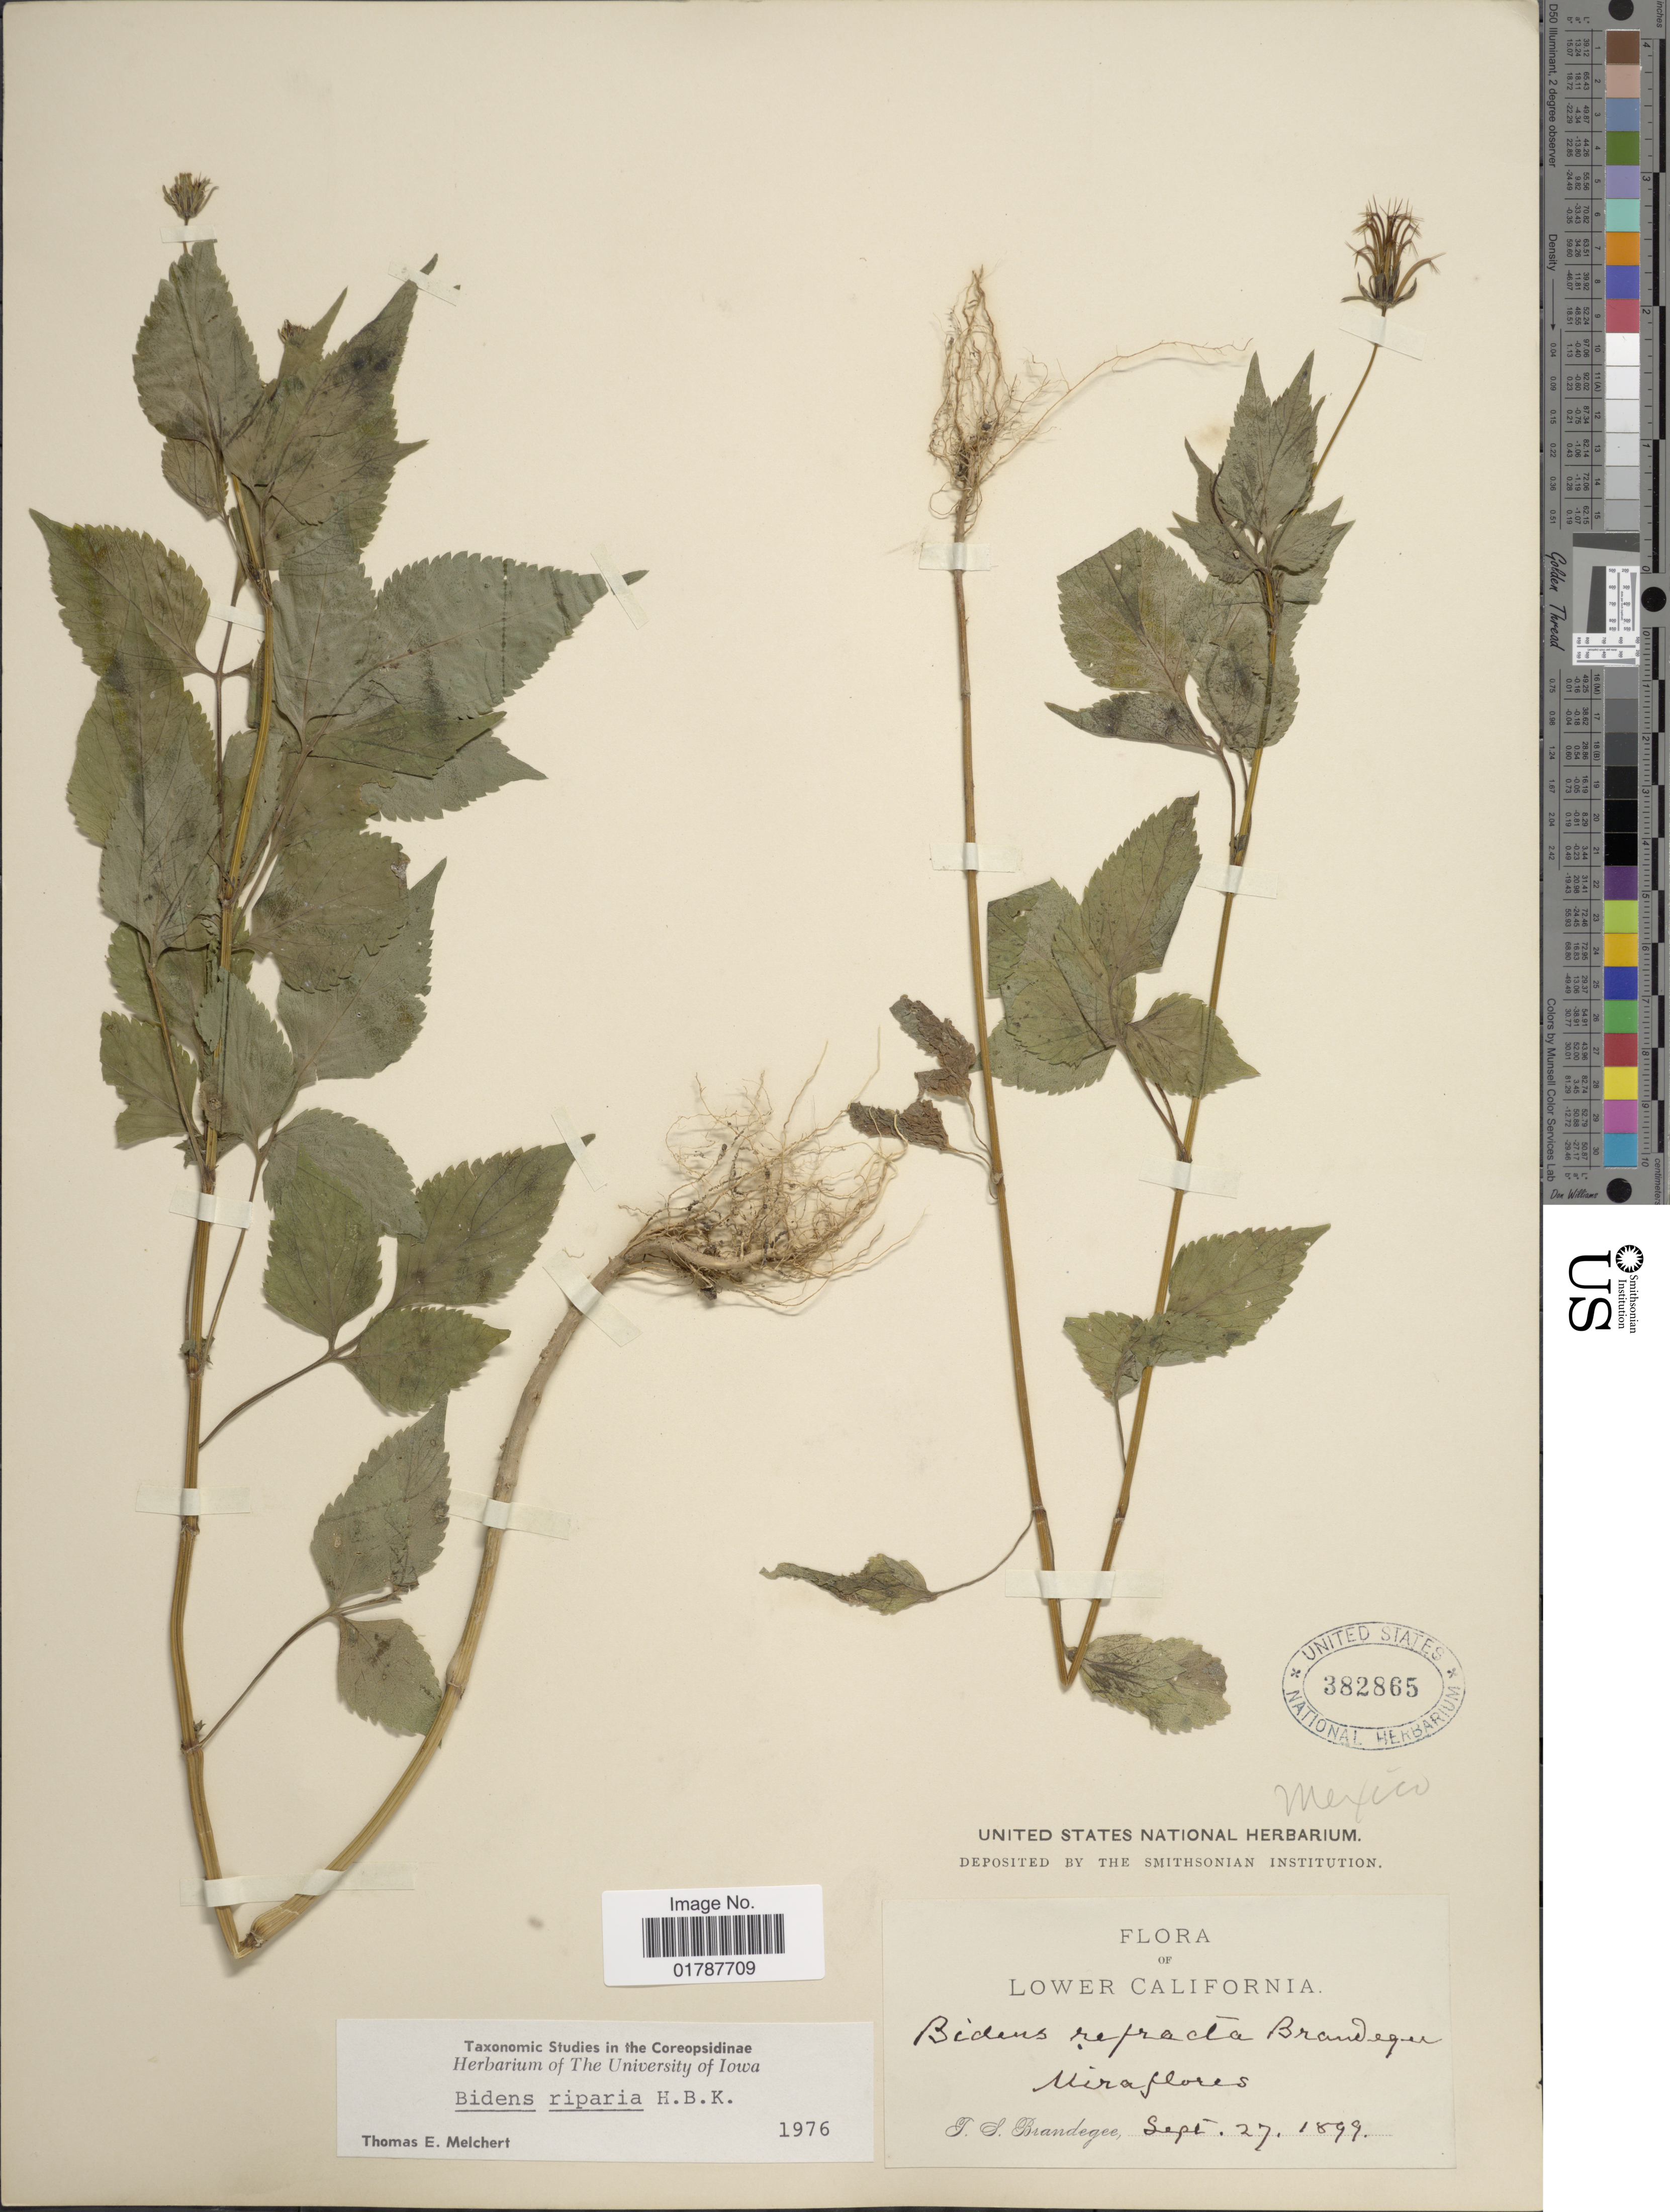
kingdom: Plantae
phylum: Tracheophyta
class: Magnoliopsida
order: Asterales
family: Asteraceae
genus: Bidens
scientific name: Bidens riparia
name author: Kunth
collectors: T. S. Brandegee (herbarium)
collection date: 1899-09-27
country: Mexico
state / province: Baja California Sur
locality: Lower California, MIraflores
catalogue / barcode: US 382865